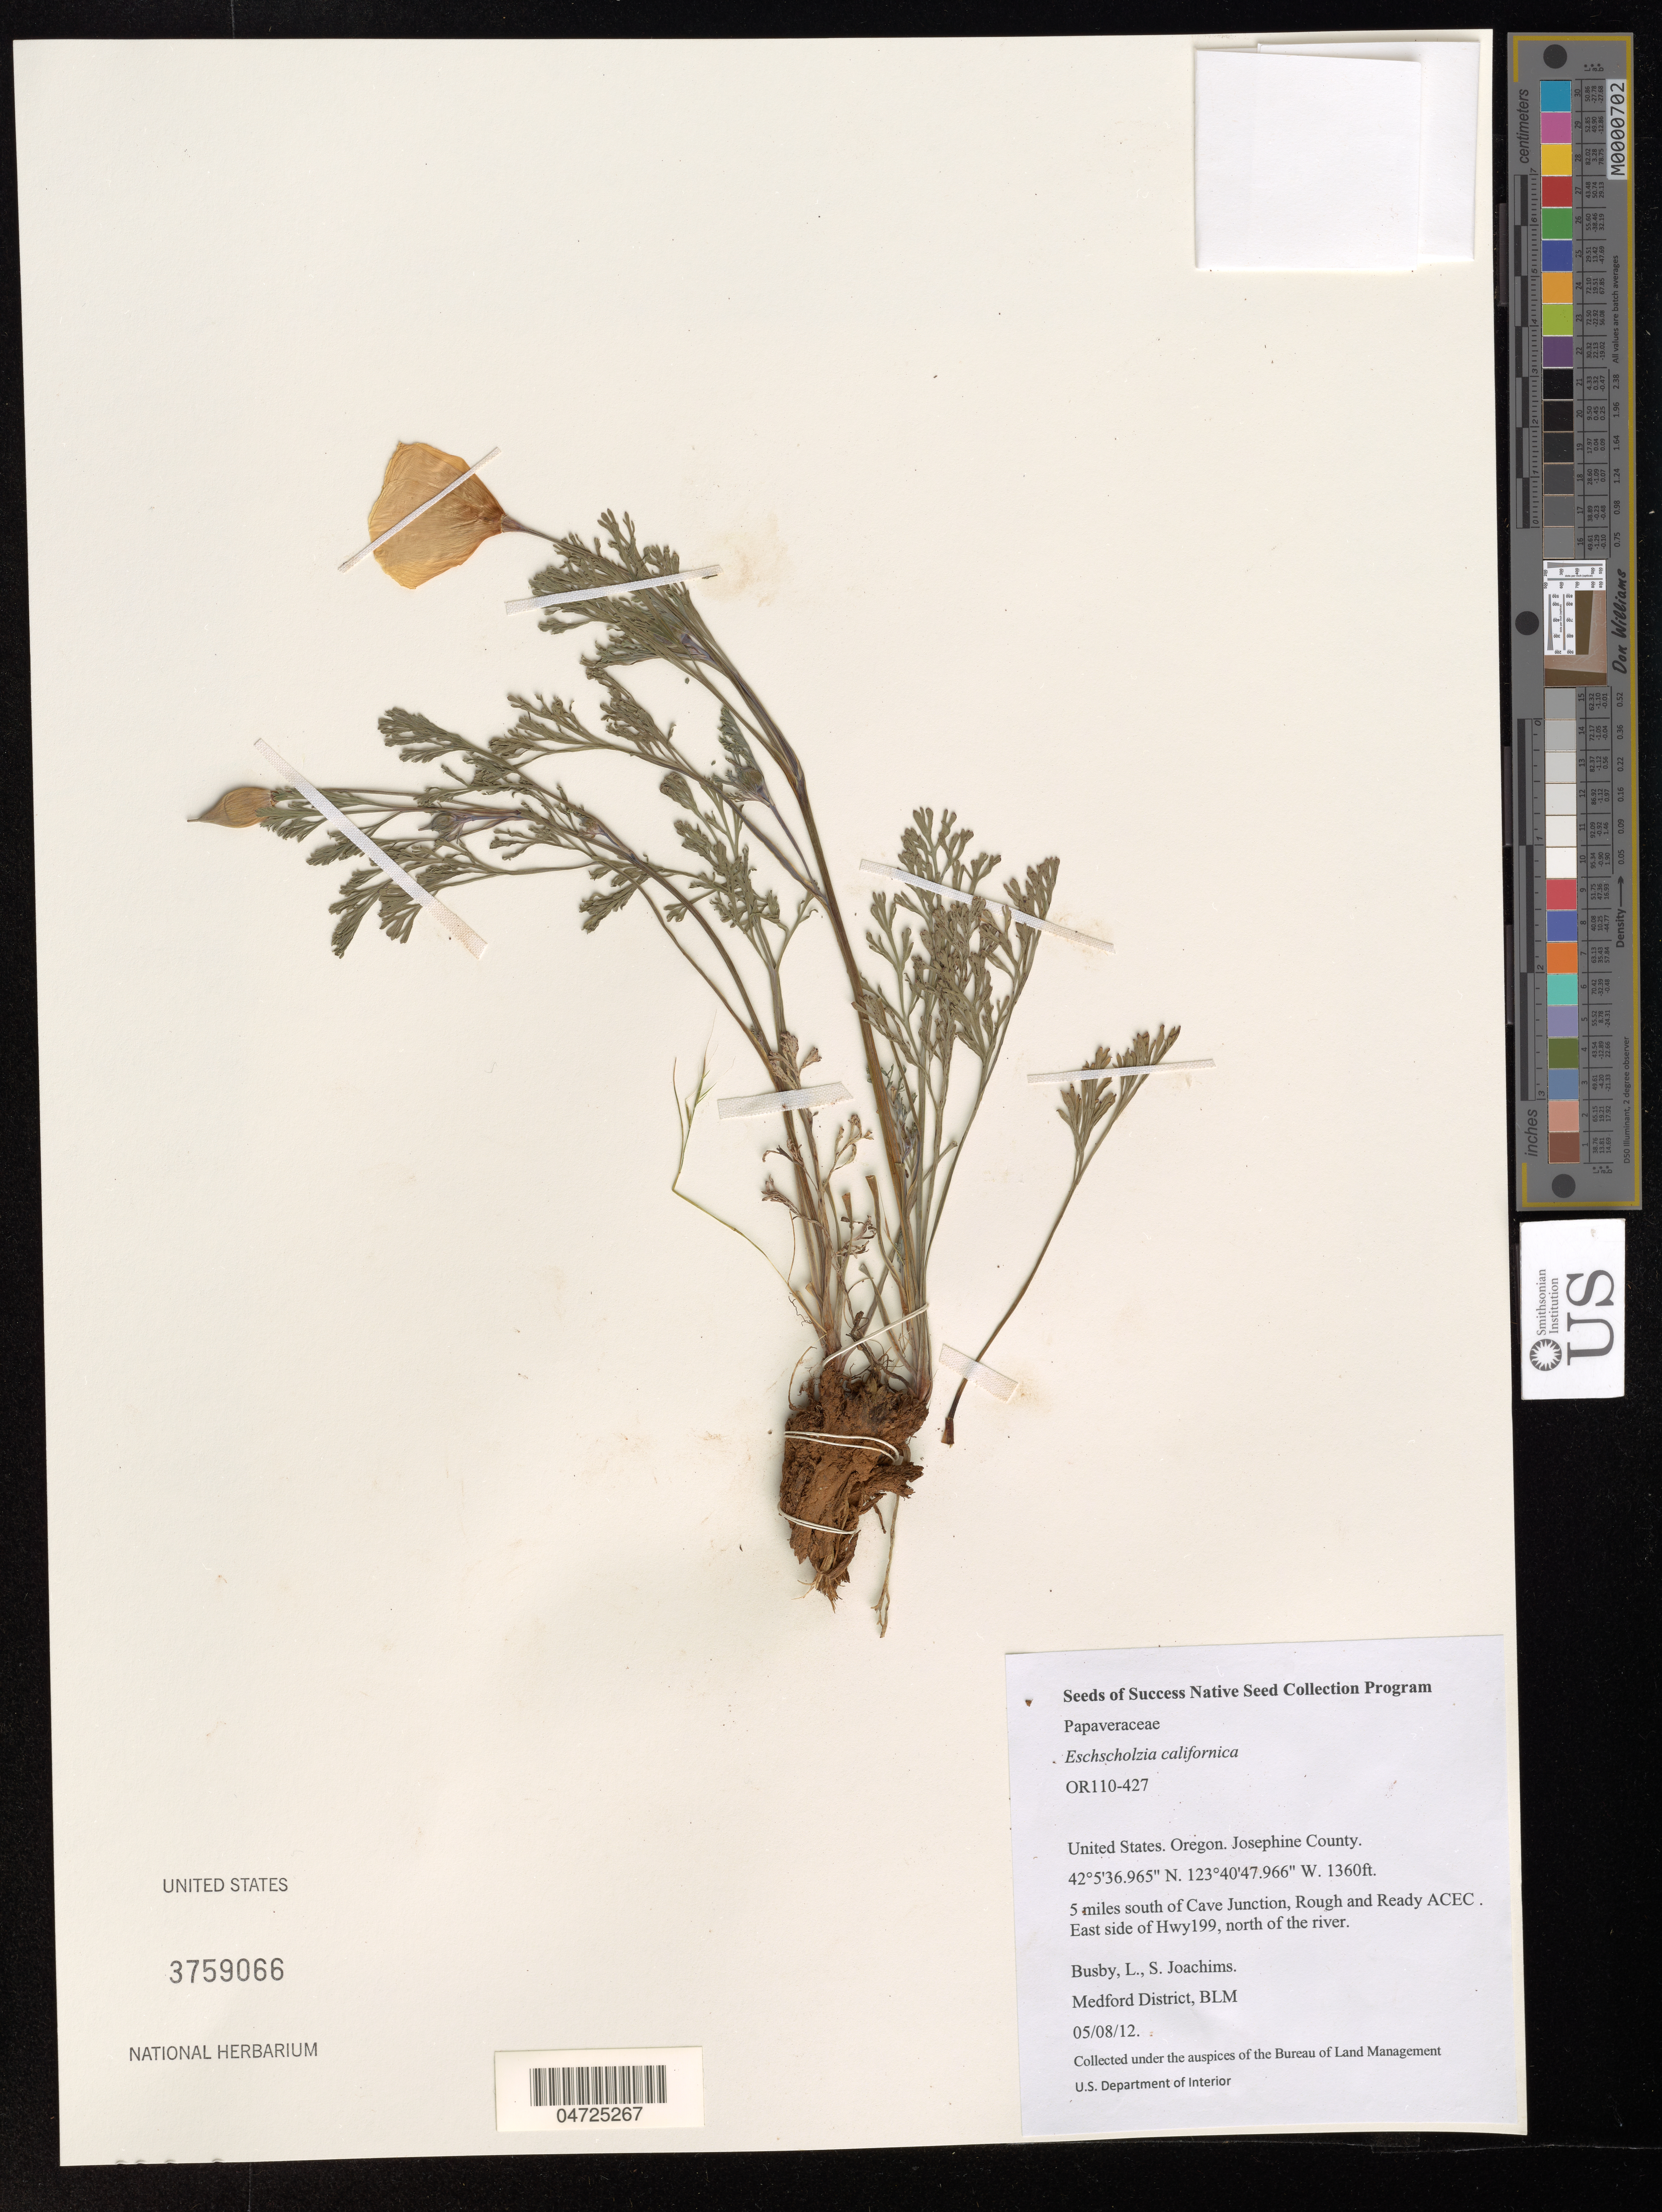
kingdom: Plantae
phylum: Tracheophyta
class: Magnoliopsida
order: Ranunculales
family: Papaveraceae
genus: Eschscholzia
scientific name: Eschscholzia californica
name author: Cham.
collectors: L. Busby & S. Joachims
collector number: OR110-427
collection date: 2012-05-08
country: United States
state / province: Oregon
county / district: Josephine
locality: Josephine County. 5 miles south of Cave Junction, Rough and Ready ACEC. East side of Hwy199, north of the river.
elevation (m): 415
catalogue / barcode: US 3759066